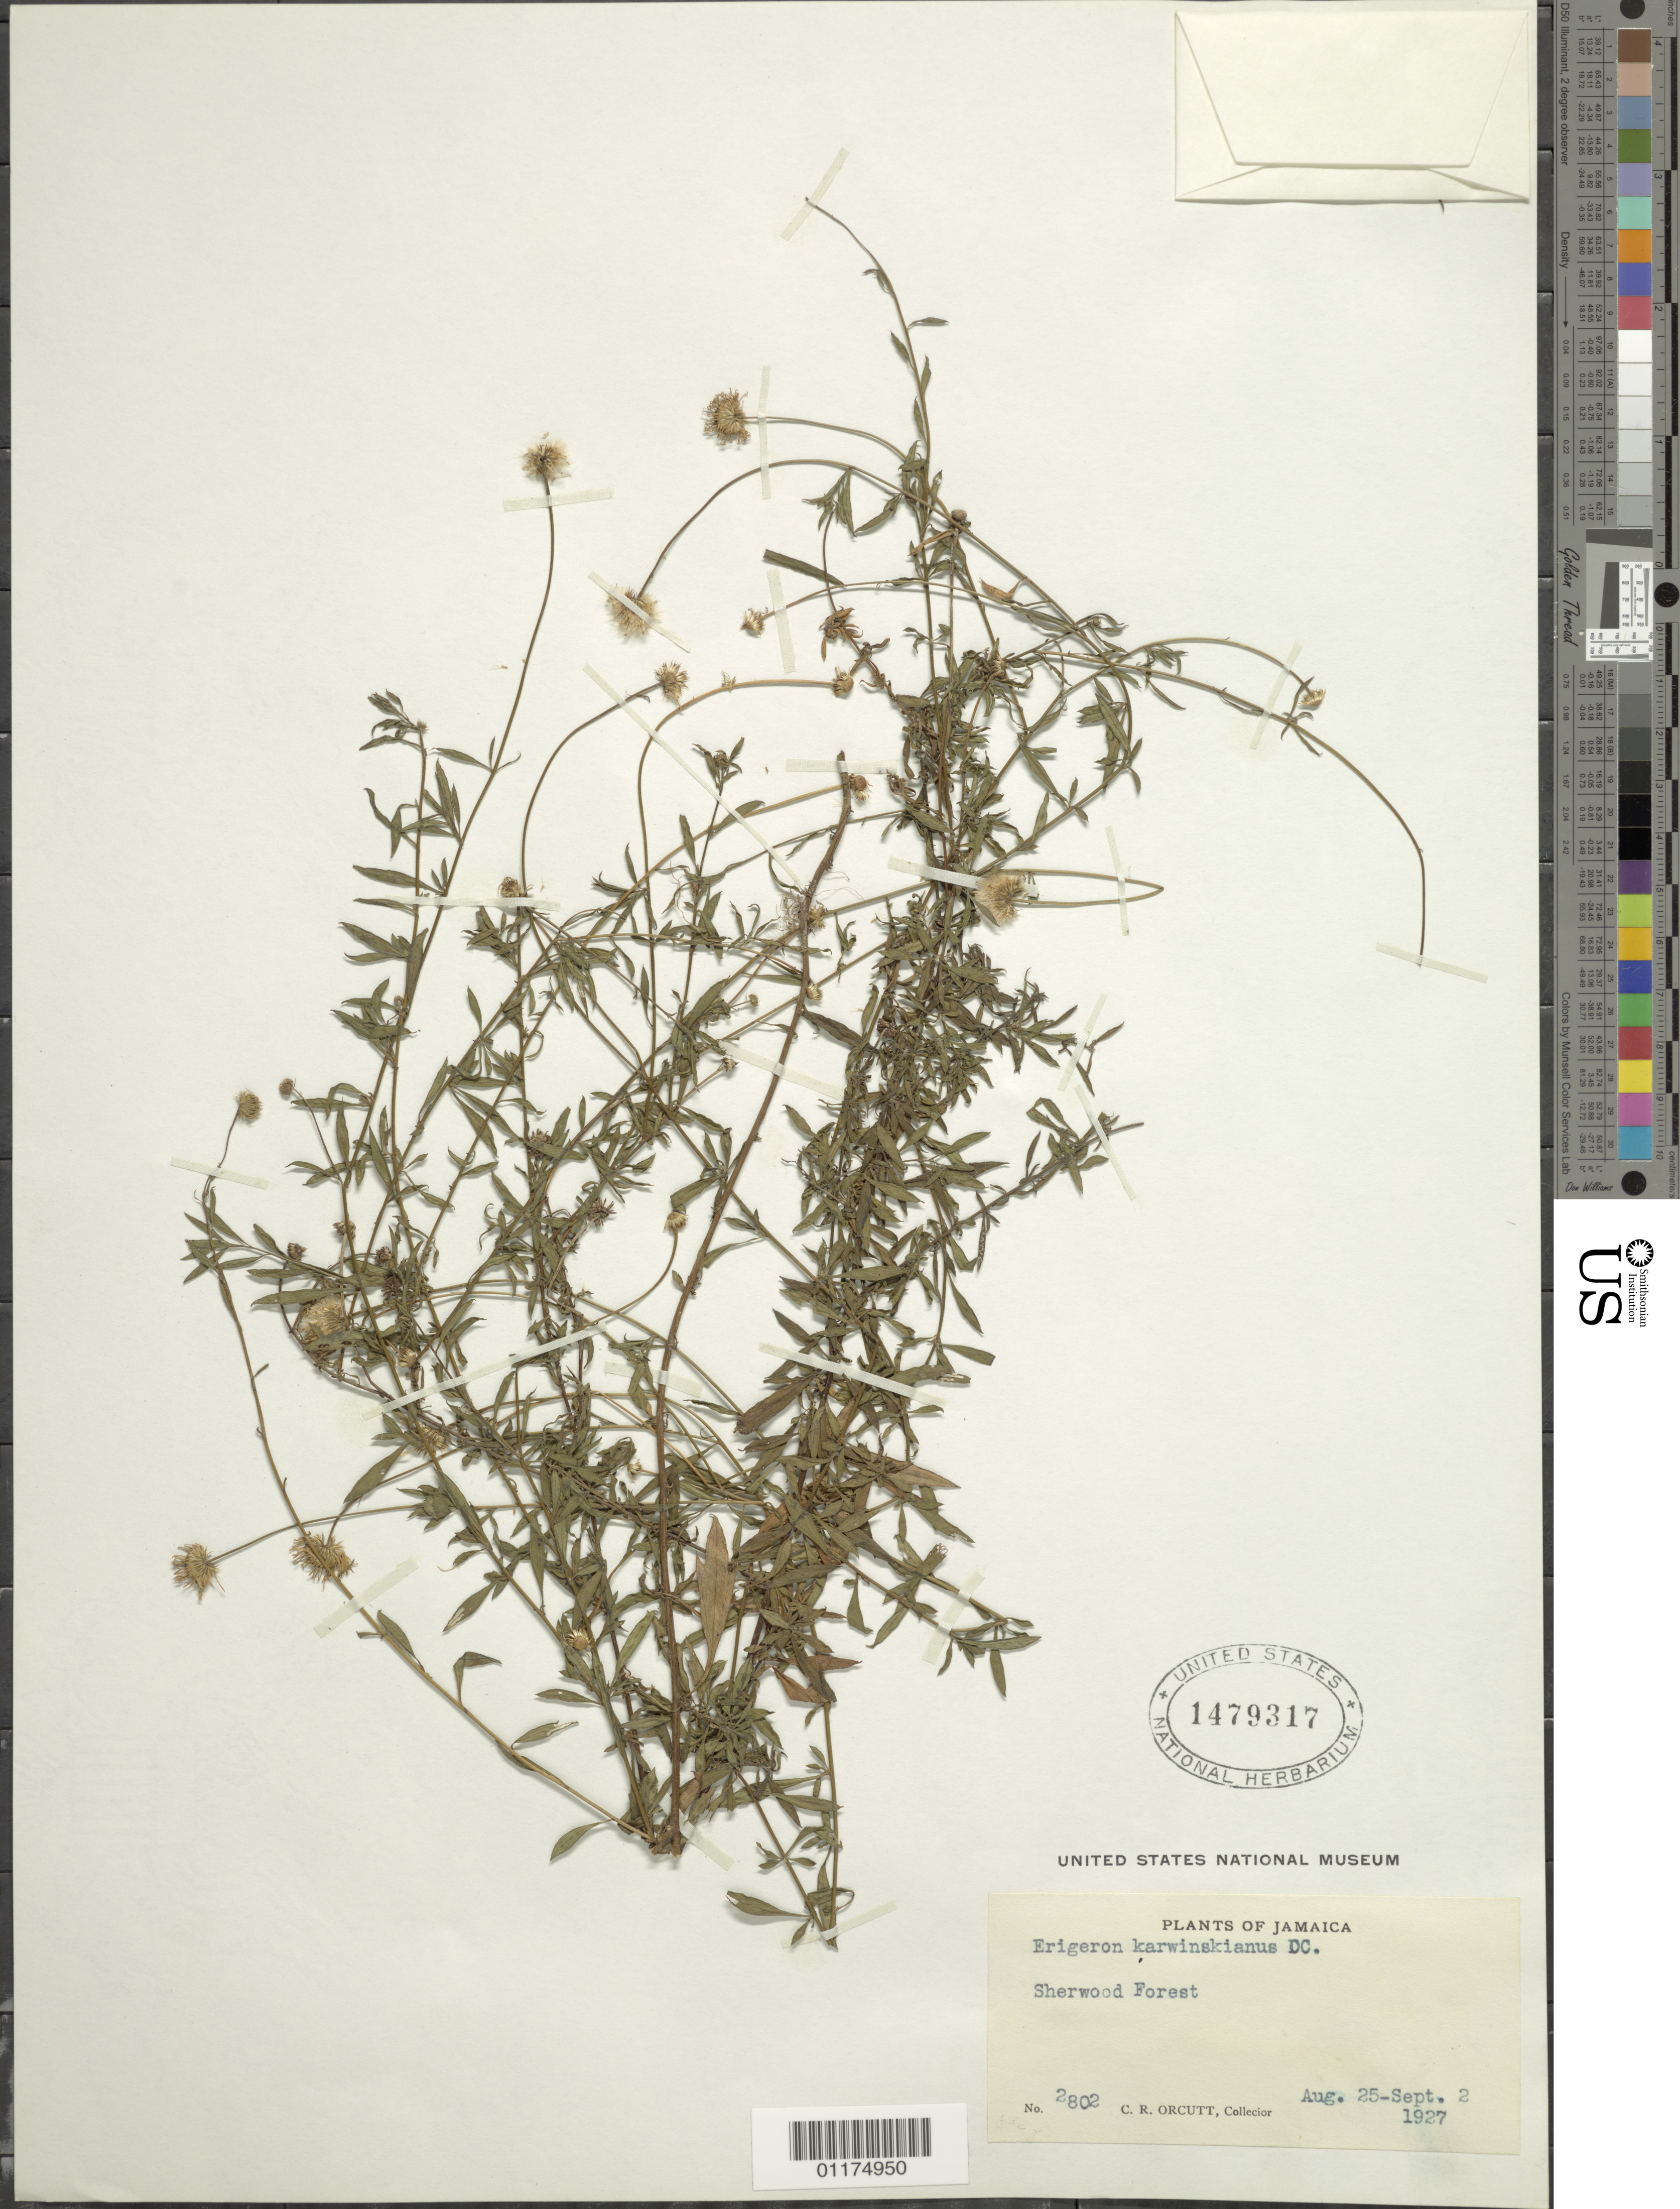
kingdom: Plantae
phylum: Tracheophyta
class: Magnoliopsida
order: Asterales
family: Asteraceae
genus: Erigeron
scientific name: Erigeron karvinskianus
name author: DC.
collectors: C. R. Orcutt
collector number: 2802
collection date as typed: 25 Aug 1927 to 02 Sep 1927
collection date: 1927-08-25/1927-09-02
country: Jamaica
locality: Sherwood Forest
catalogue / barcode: US 1479317